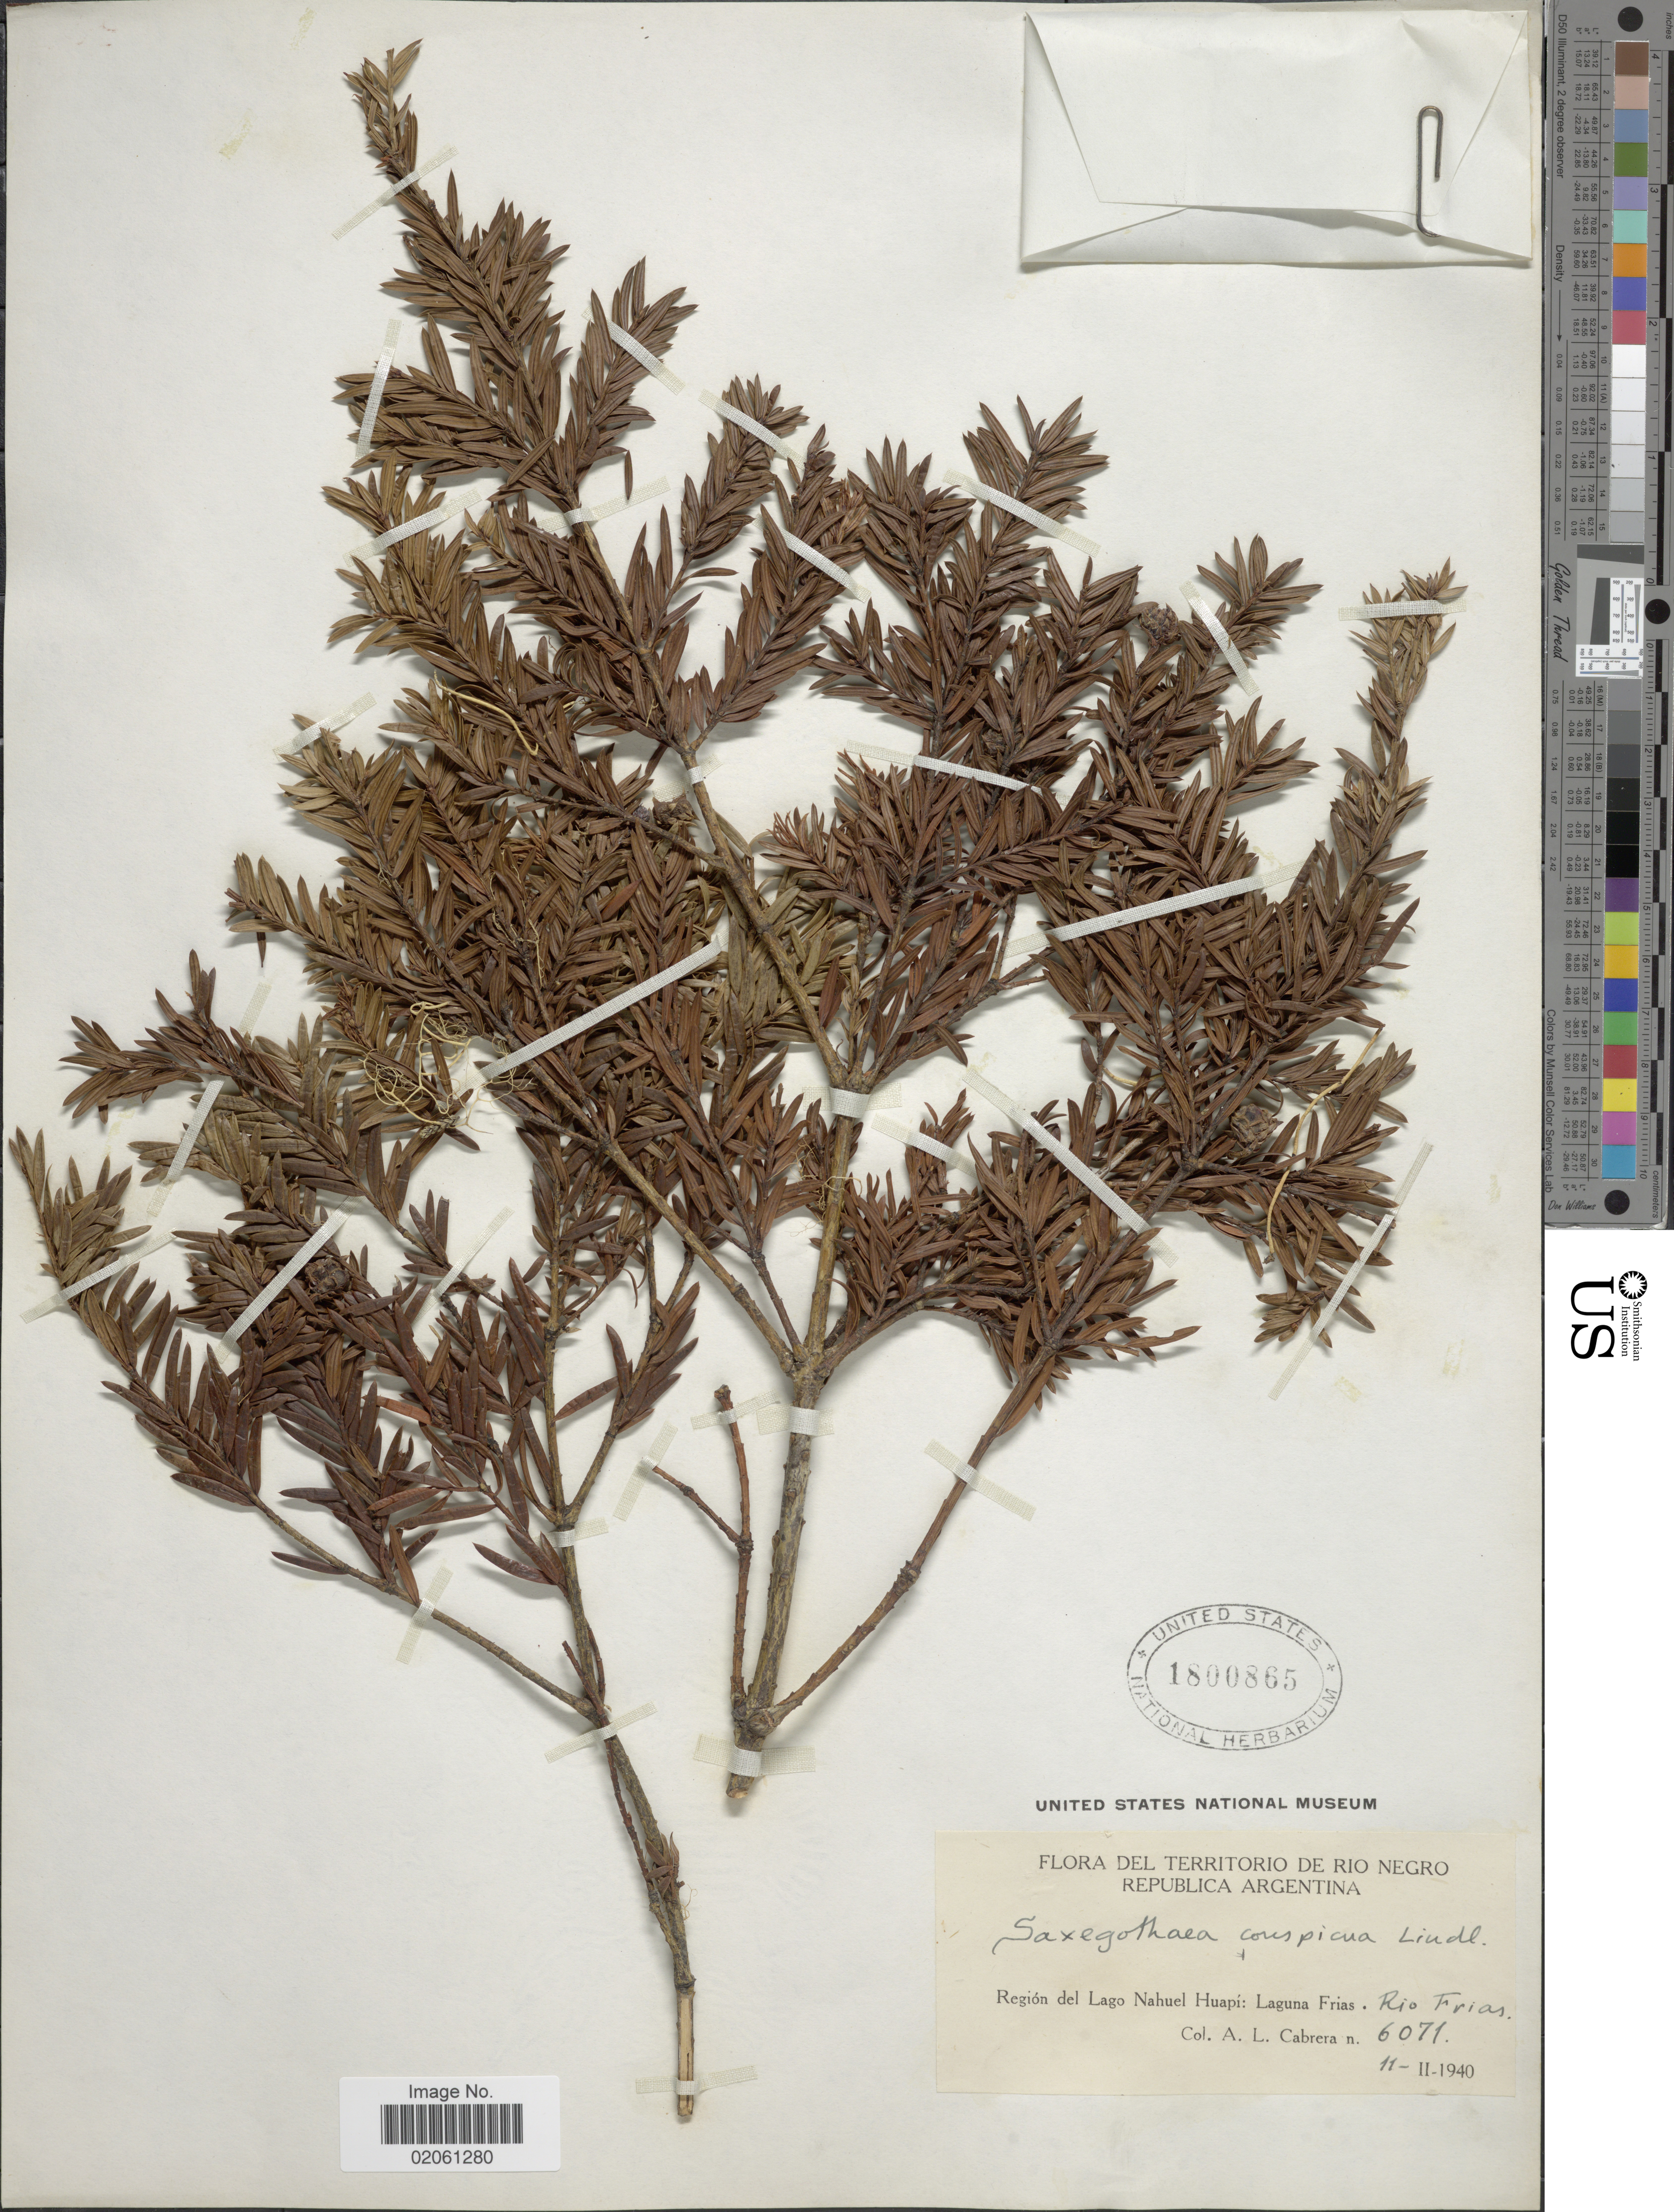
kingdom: Plantae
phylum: Tracheophyta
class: Pinopsida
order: Pinales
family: Podocarpaceae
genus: Saxegothaea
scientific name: Saxegothaea conspicua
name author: Lindl.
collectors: A. L. Cabrera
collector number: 6071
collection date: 1940-02-11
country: Argentina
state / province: Rio Negro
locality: Región del Lago Nahuel Huapí: Laguna Frias. Rio Frias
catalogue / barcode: US 1800865